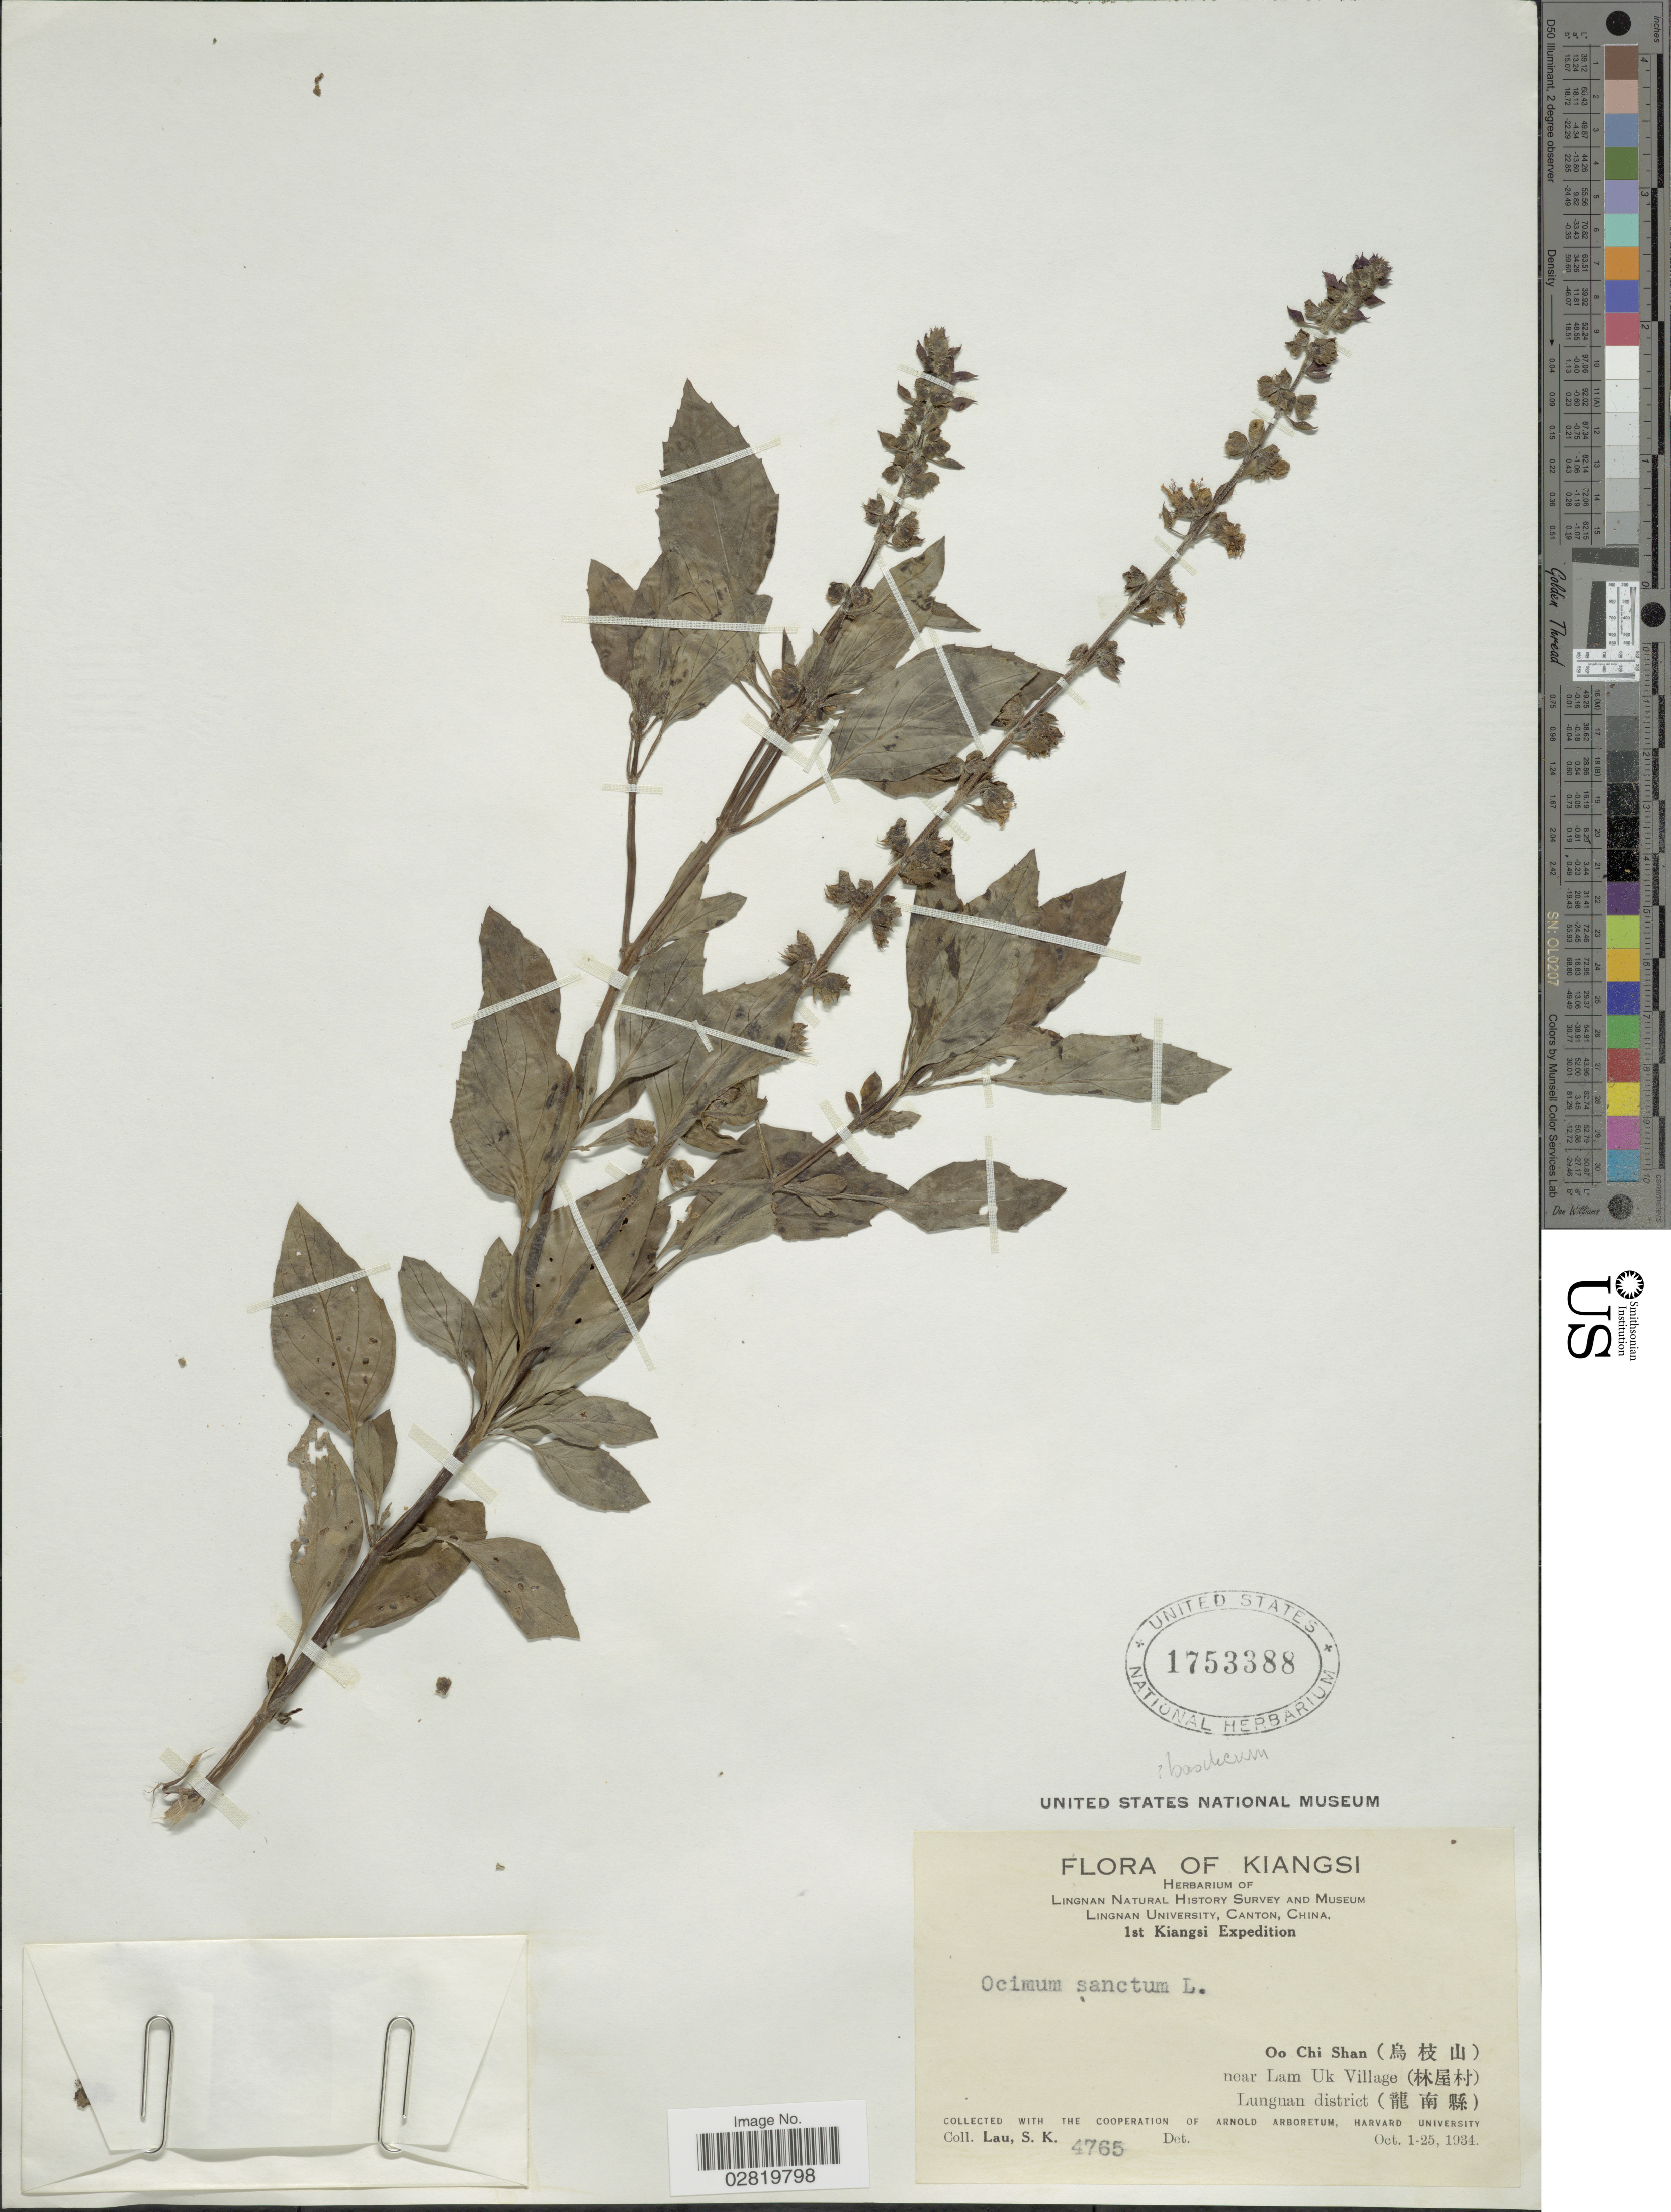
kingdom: Plantae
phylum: Tracheophyta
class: Magnoliopsida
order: Lamiales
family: Lamiaceae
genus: Ocimum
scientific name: Ocimum basilicum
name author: L.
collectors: S. K. Lau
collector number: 4765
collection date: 1934-10-01/1934-10-25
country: China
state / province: Jiangxi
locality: Kiangsi, Oo Chi Shan, near Lam Uk Village, Lungnan district.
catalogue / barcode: US 1753388